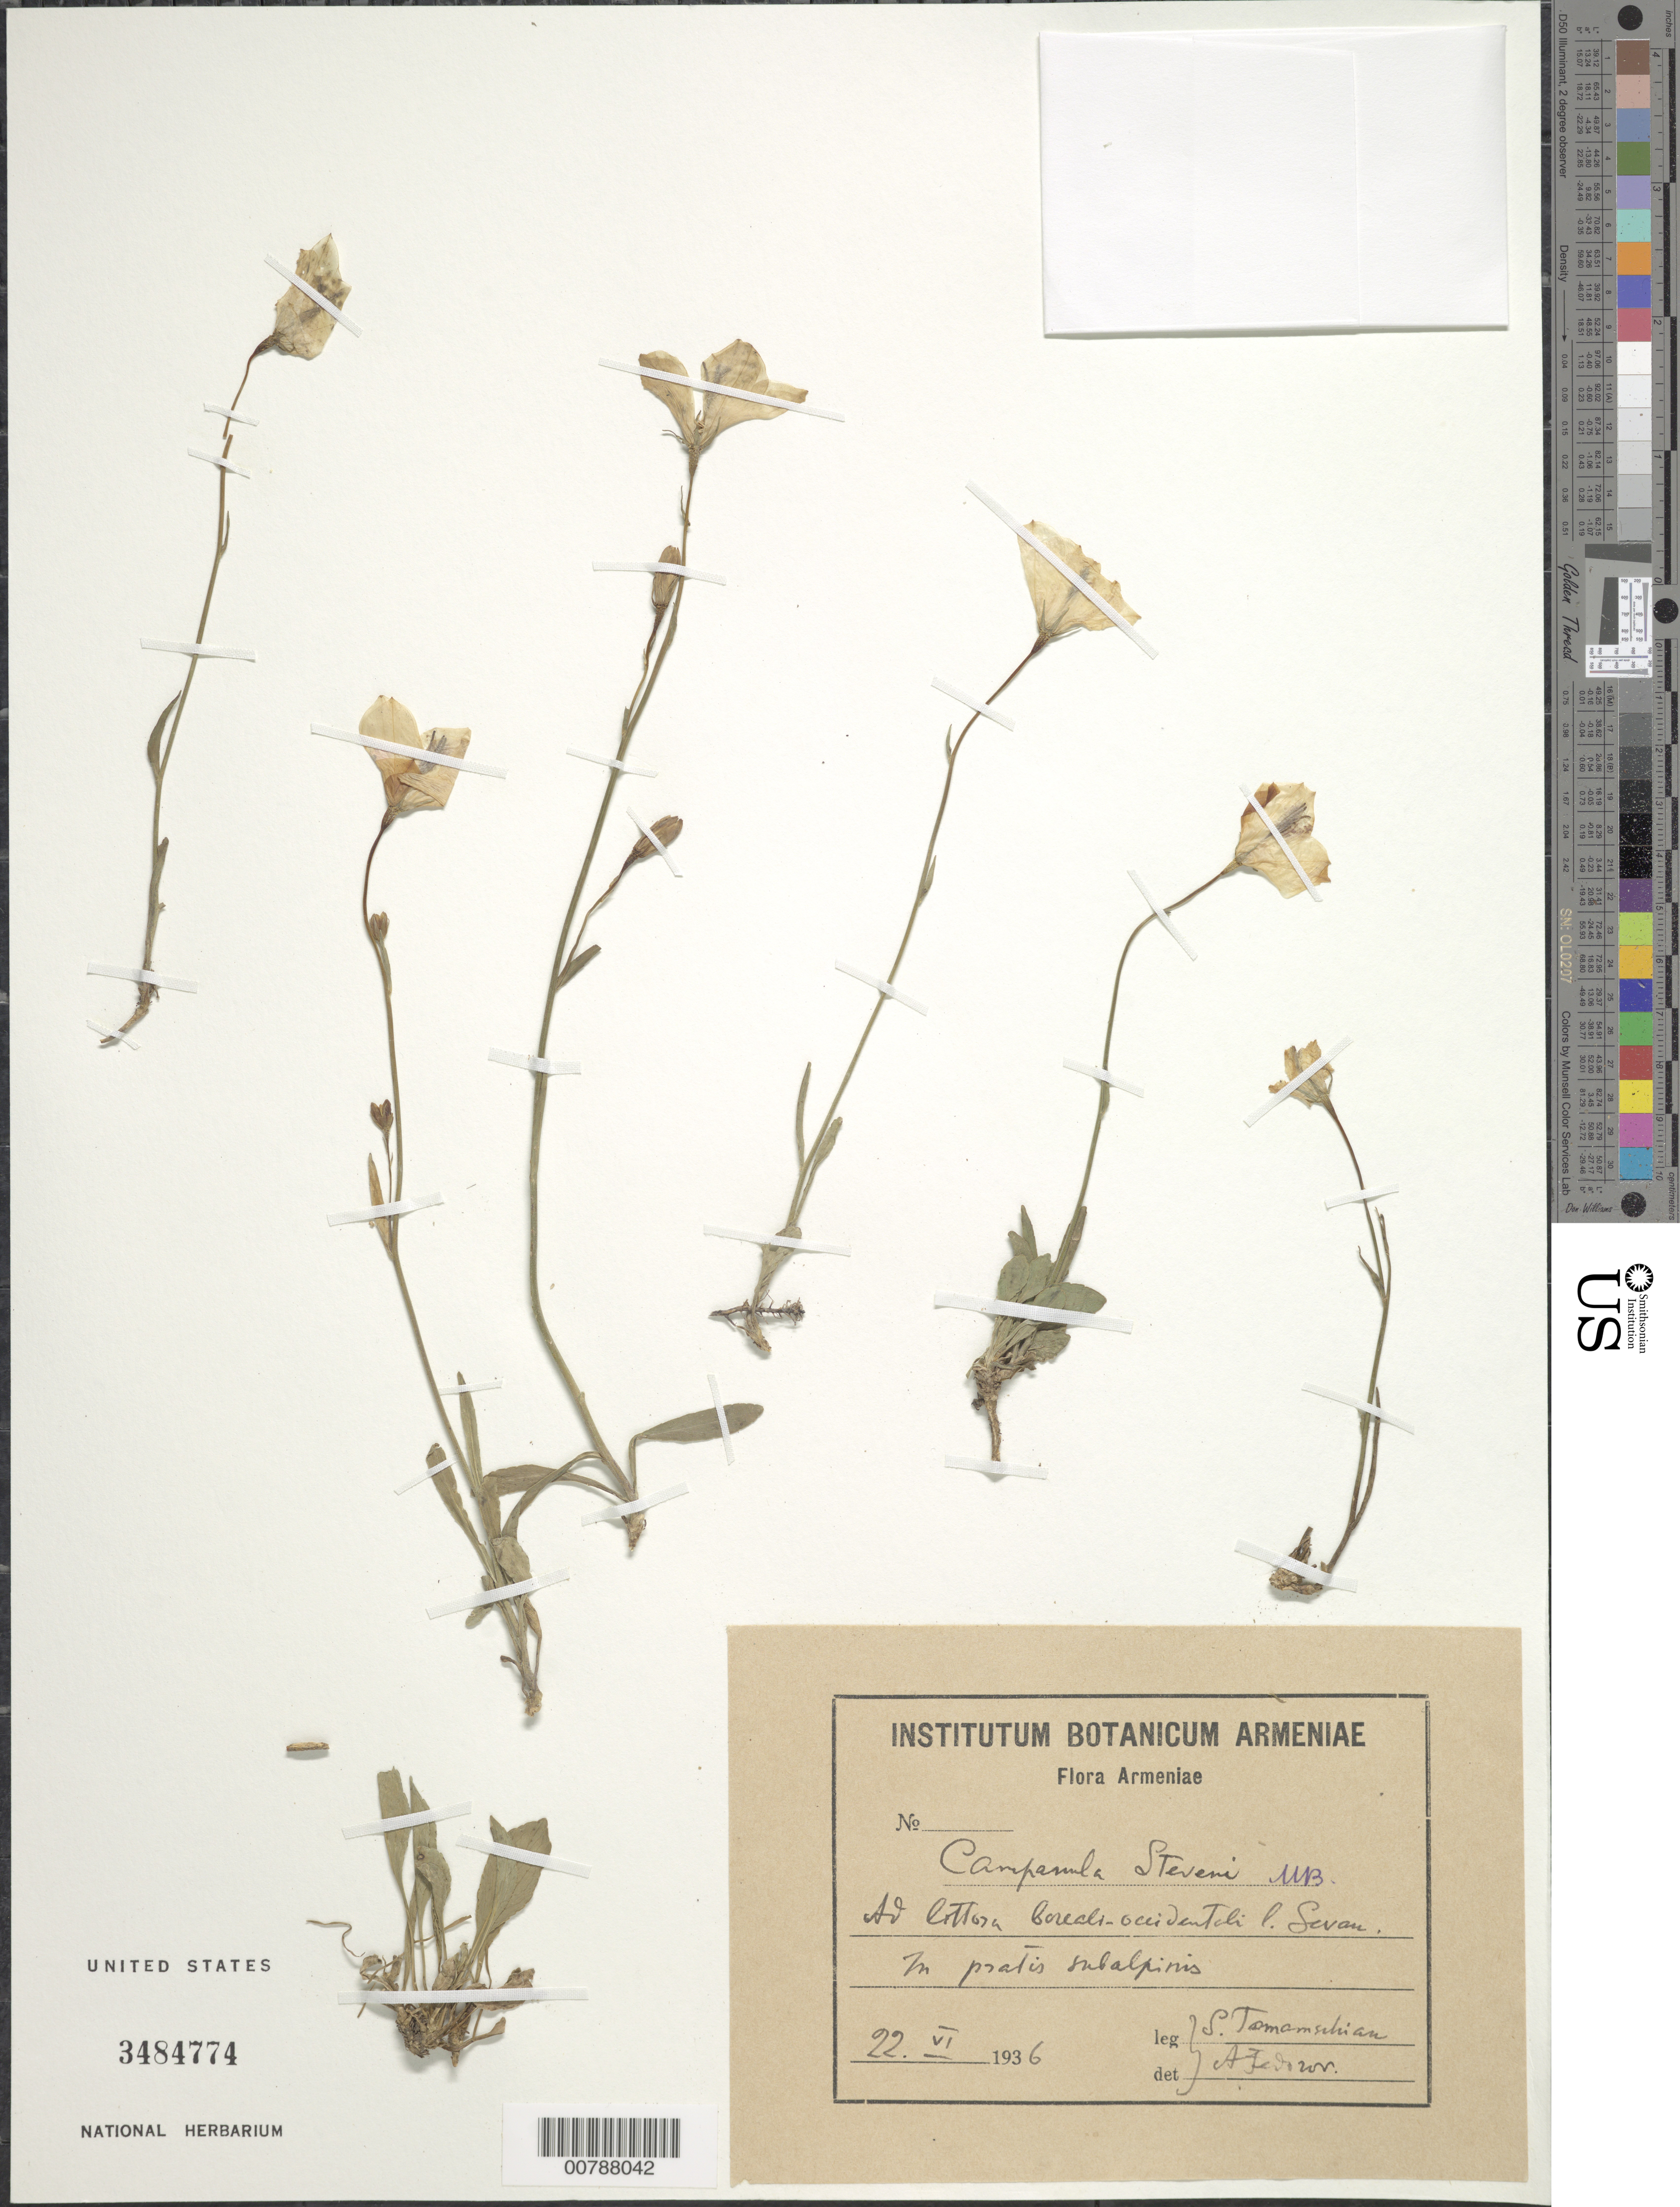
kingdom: Plantae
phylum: Tracheophyta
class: Magnoliopsida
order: Asterales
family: Campanulaceae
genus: Campanula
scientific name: Campanula stevenii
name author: M. Bieb.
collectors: S. Tamamschian & A. Fedorov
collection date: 1936-06-22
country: Armenia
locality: Lake Sevan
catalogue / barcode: US 3484774